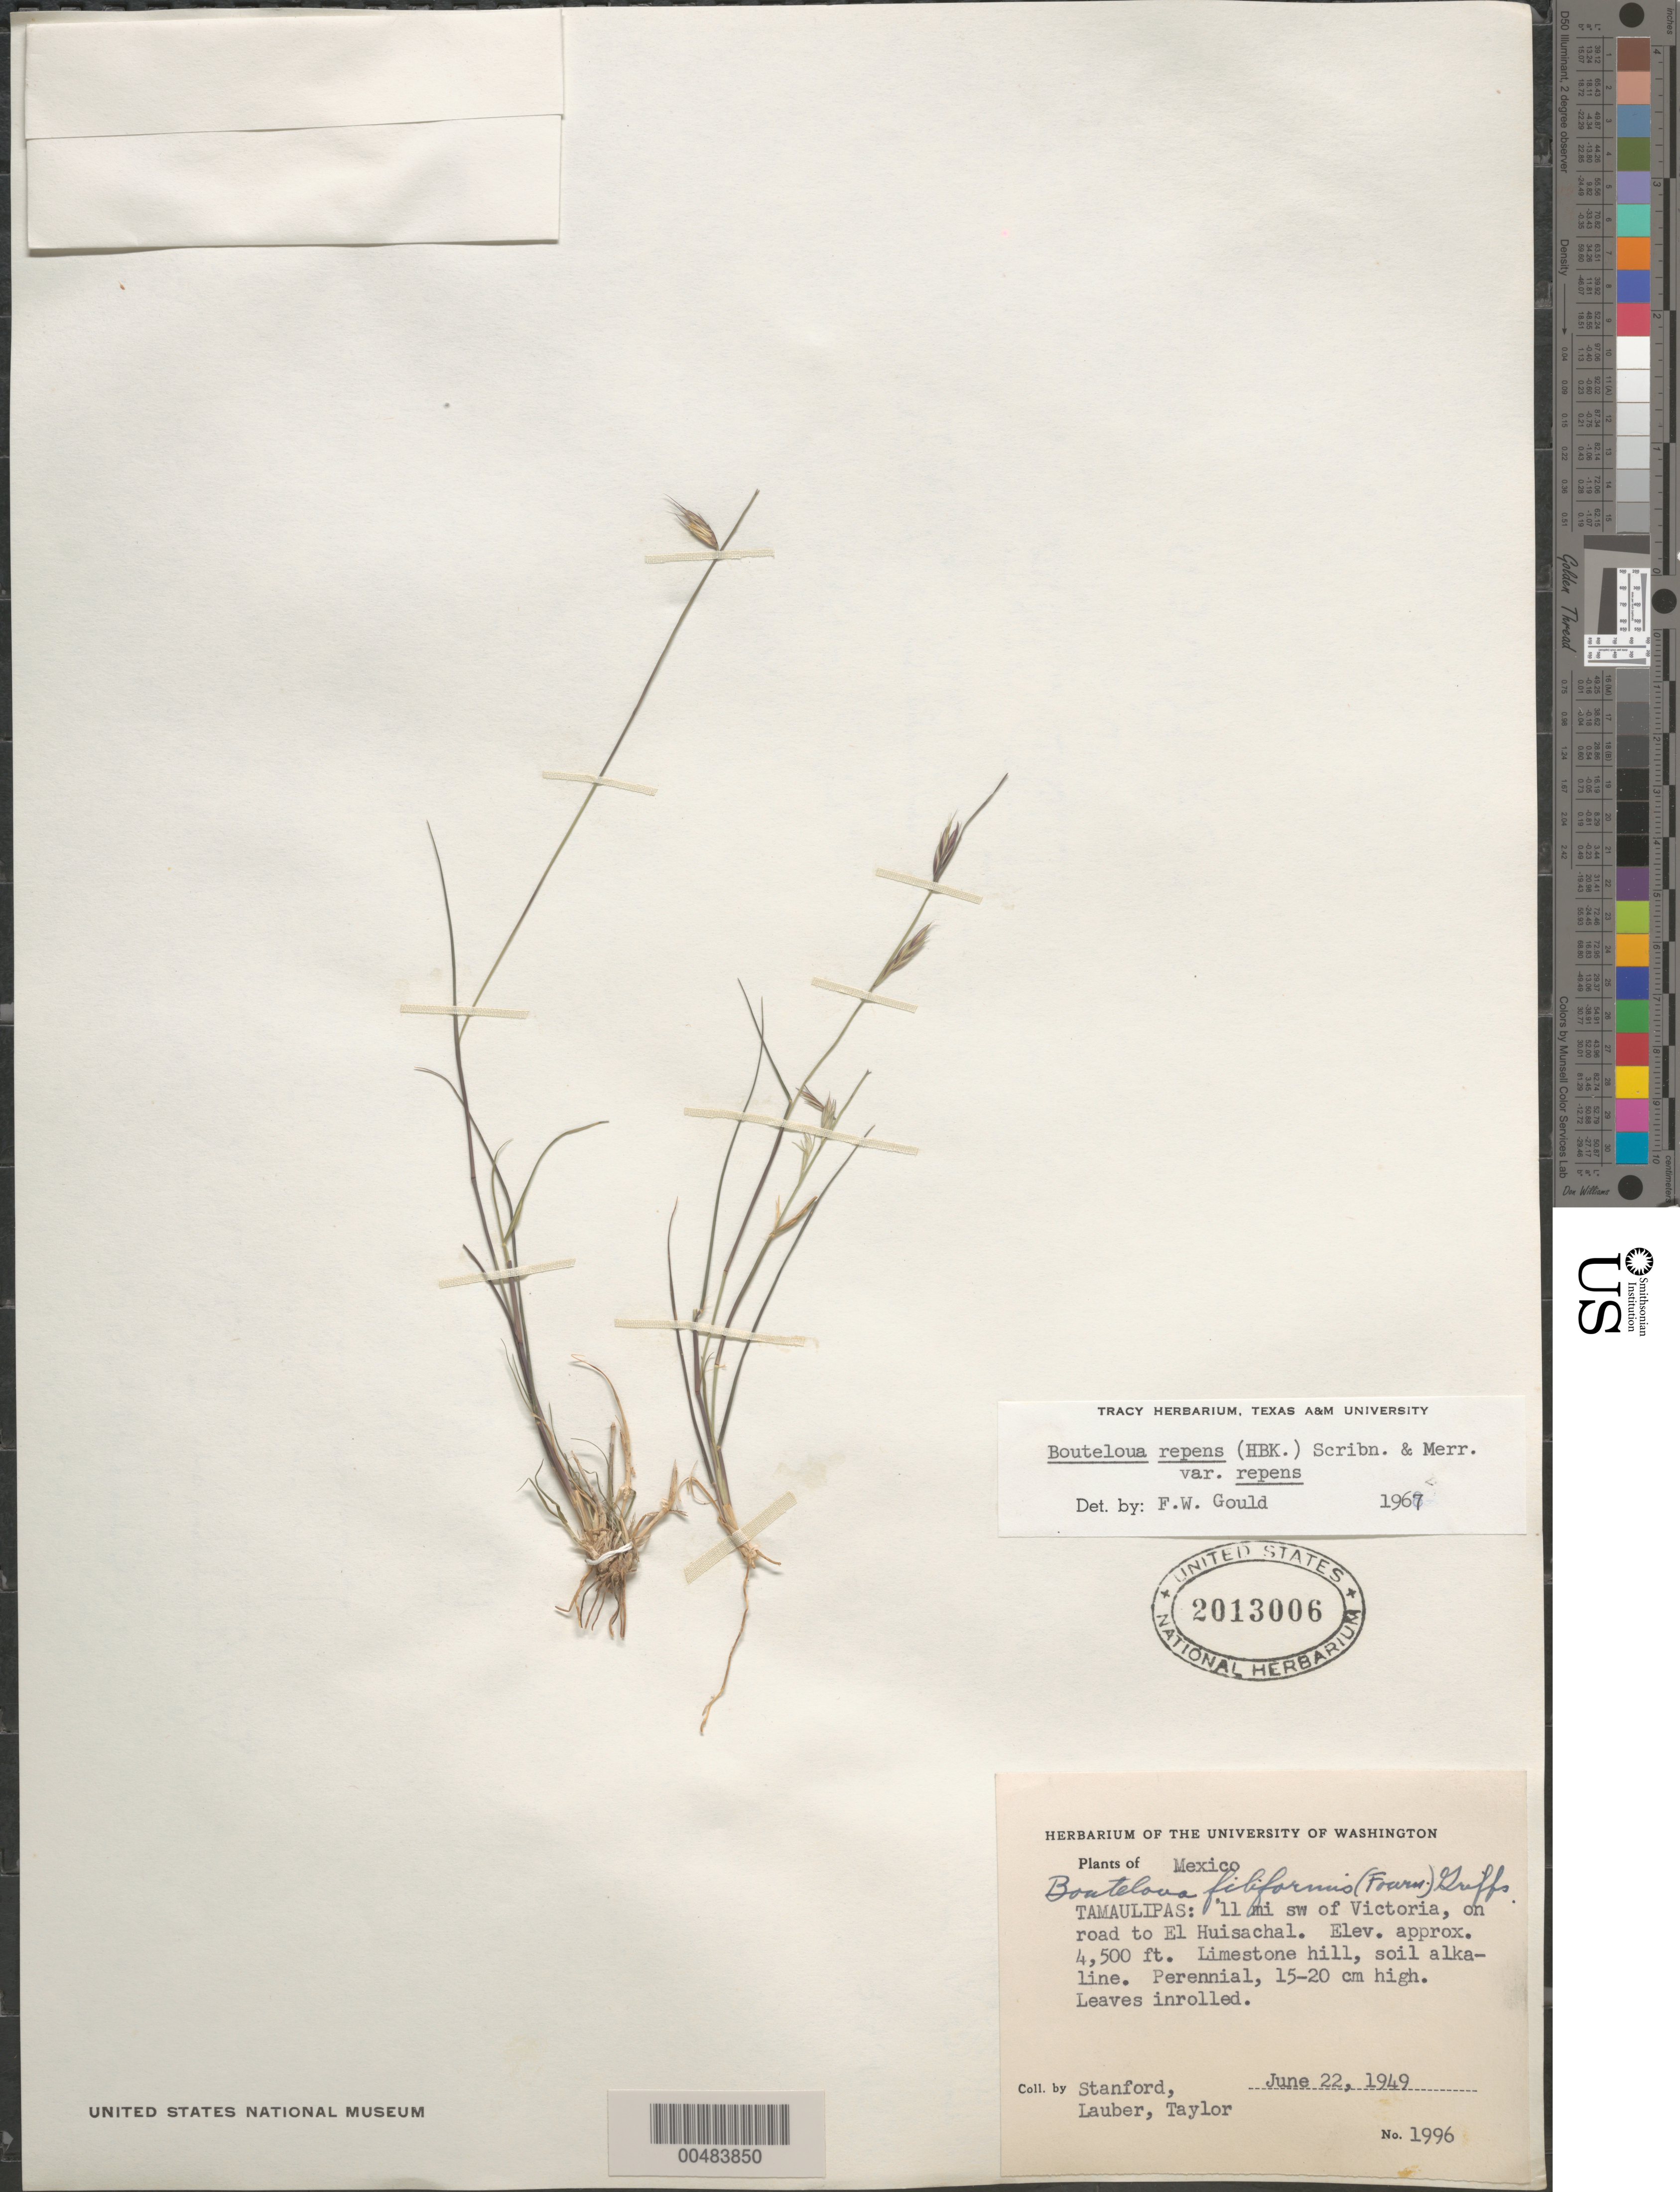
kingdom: Plantae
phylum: Tracheophyta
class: Liliopsida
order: Poales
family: Poaceae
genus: Bouteloua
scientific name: Bouteloua repens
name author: (Kunth) Scribn. & Merr.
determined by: Gould, F. W.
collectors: -. Stanford, -. Lauber & -- Taylor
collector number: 1996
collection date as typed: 22 Jun 1949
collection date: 1949-06-22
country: Mexico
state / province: Tamaulipas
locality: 11 mi SW of Victoria, on road to El Huisachal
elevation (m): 1372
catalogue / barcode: US 2013006